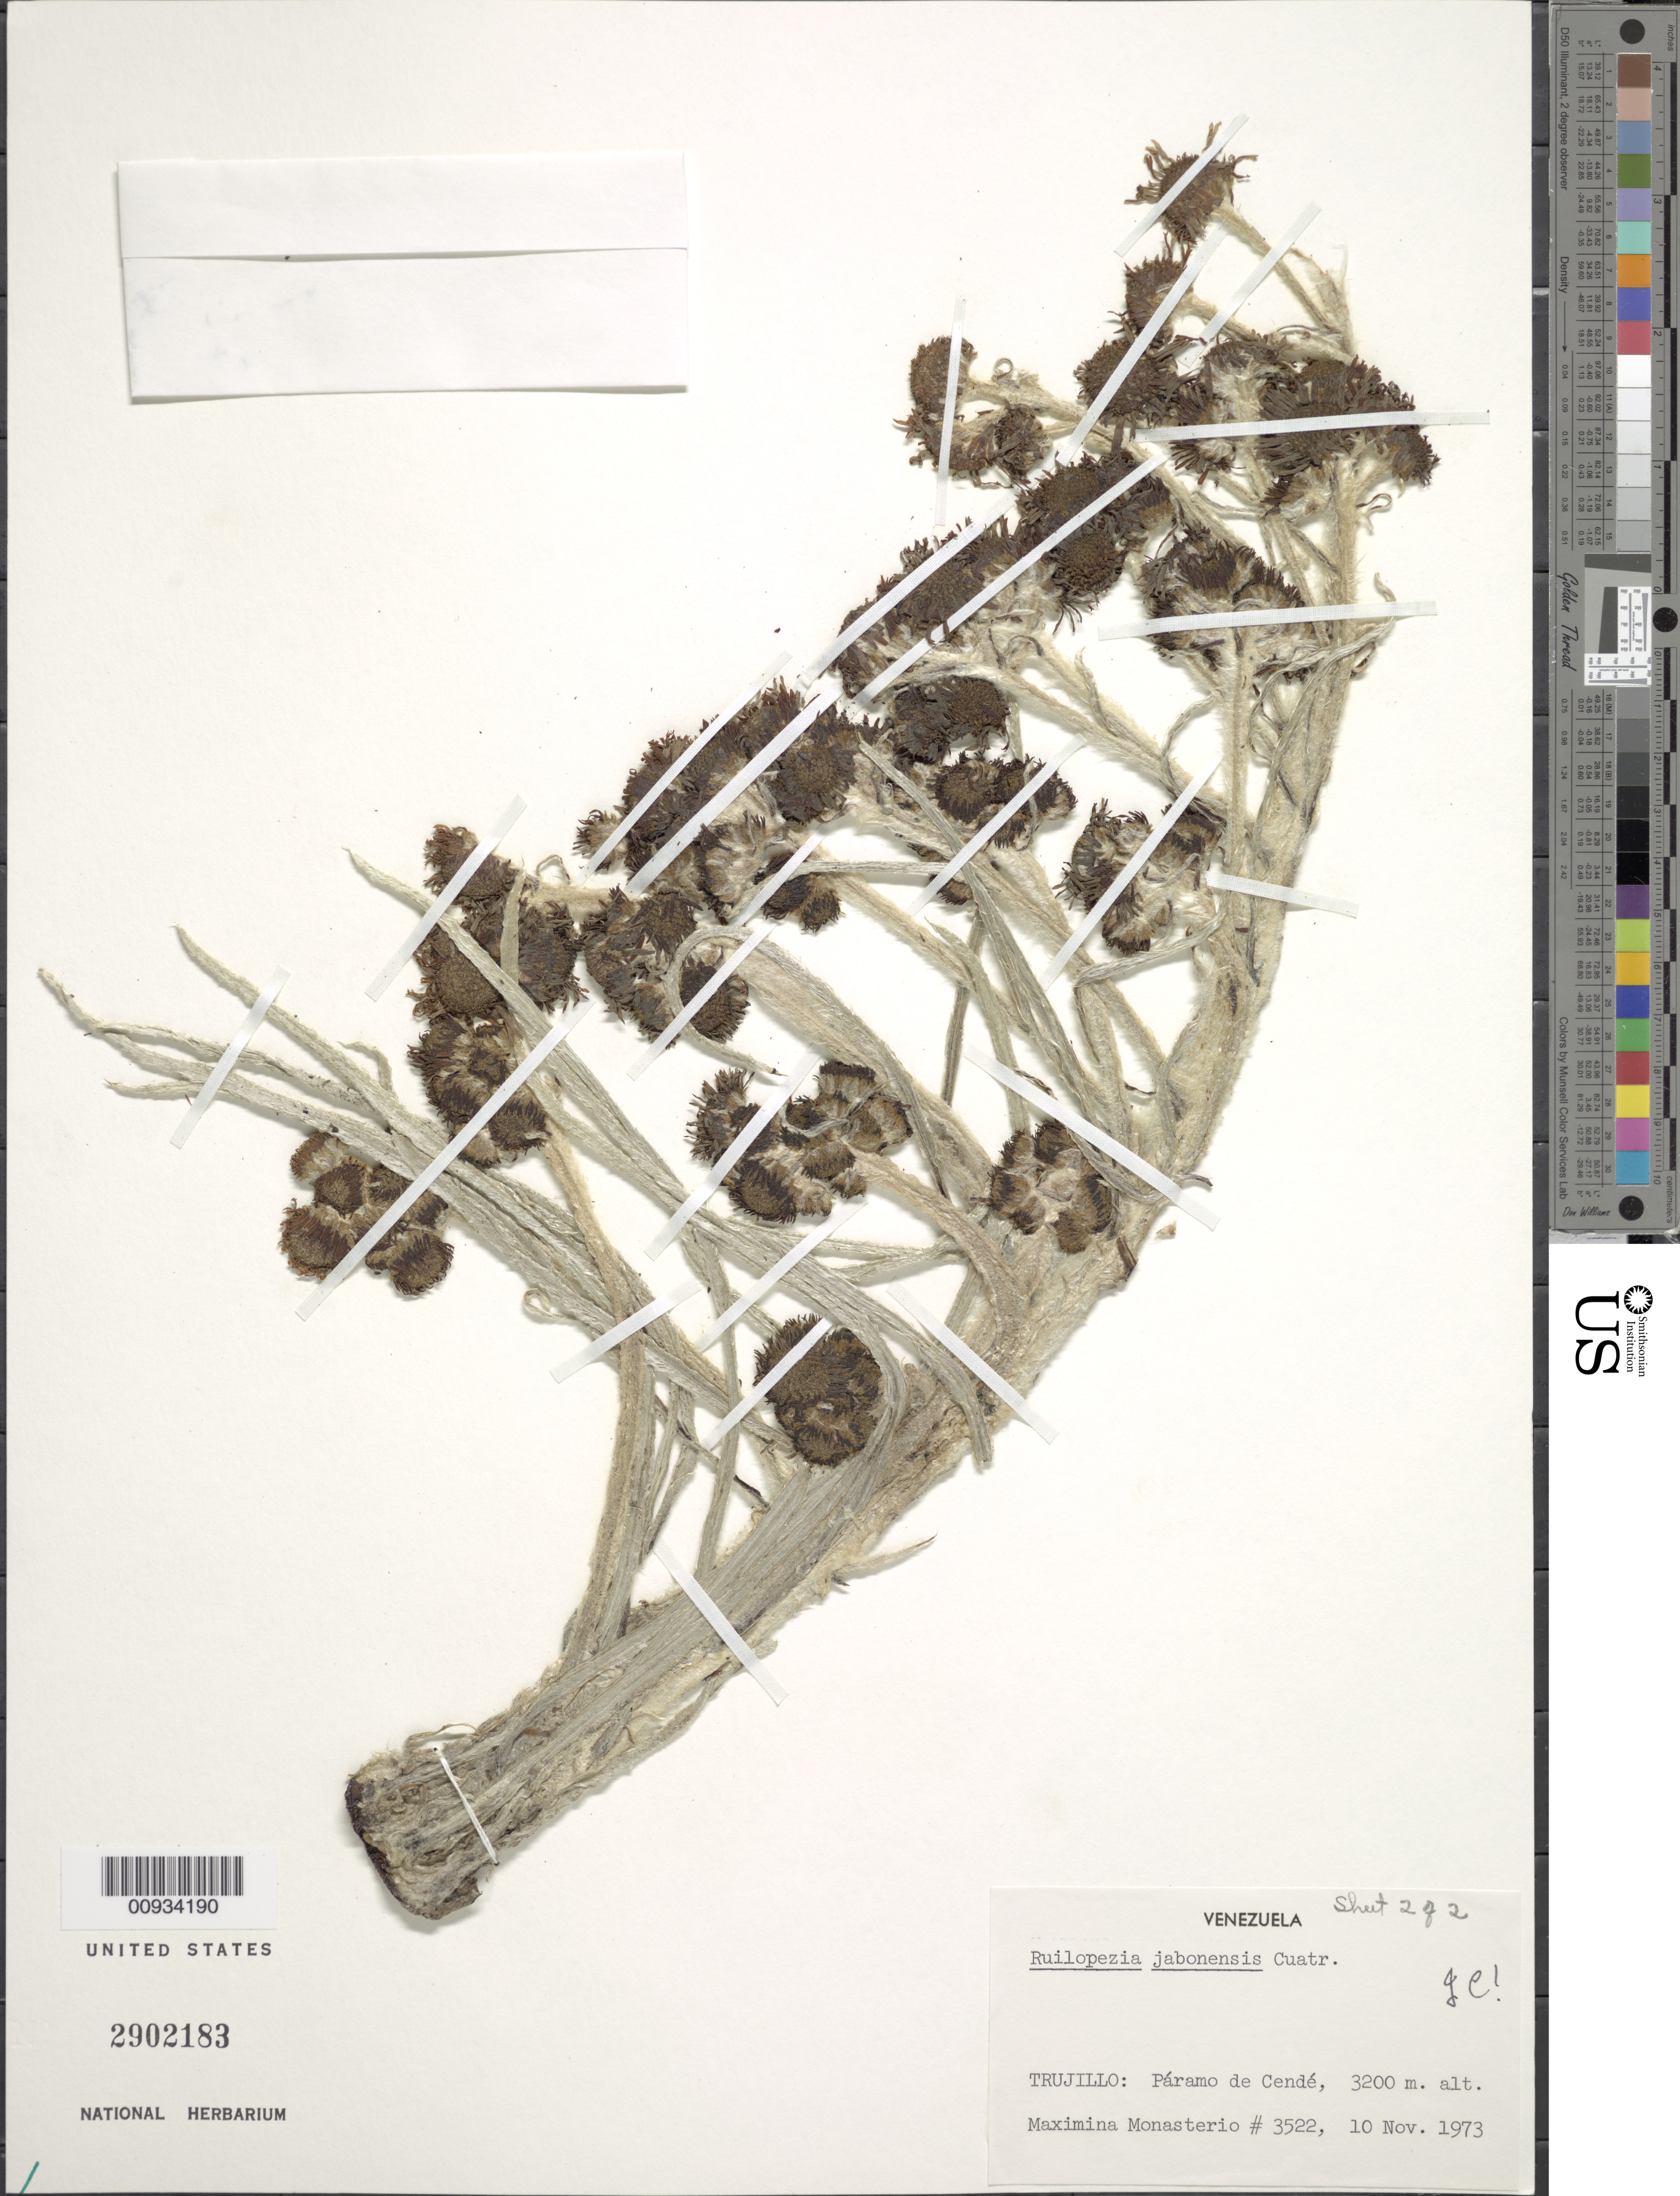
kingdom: Plantae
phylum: Tracheophyta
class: Magnoliopsida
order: Asterales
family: Asteraceae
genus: Ruilopezia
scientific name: Ruilopezia jabonensis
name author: (Cuatrec.) Cuatrec.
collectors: M. Monasterio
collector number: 3522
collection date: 1973-11-10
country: Venezuela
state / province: Trujillo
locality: Paramo de Cende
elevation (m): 3200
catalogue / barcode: US 2902183